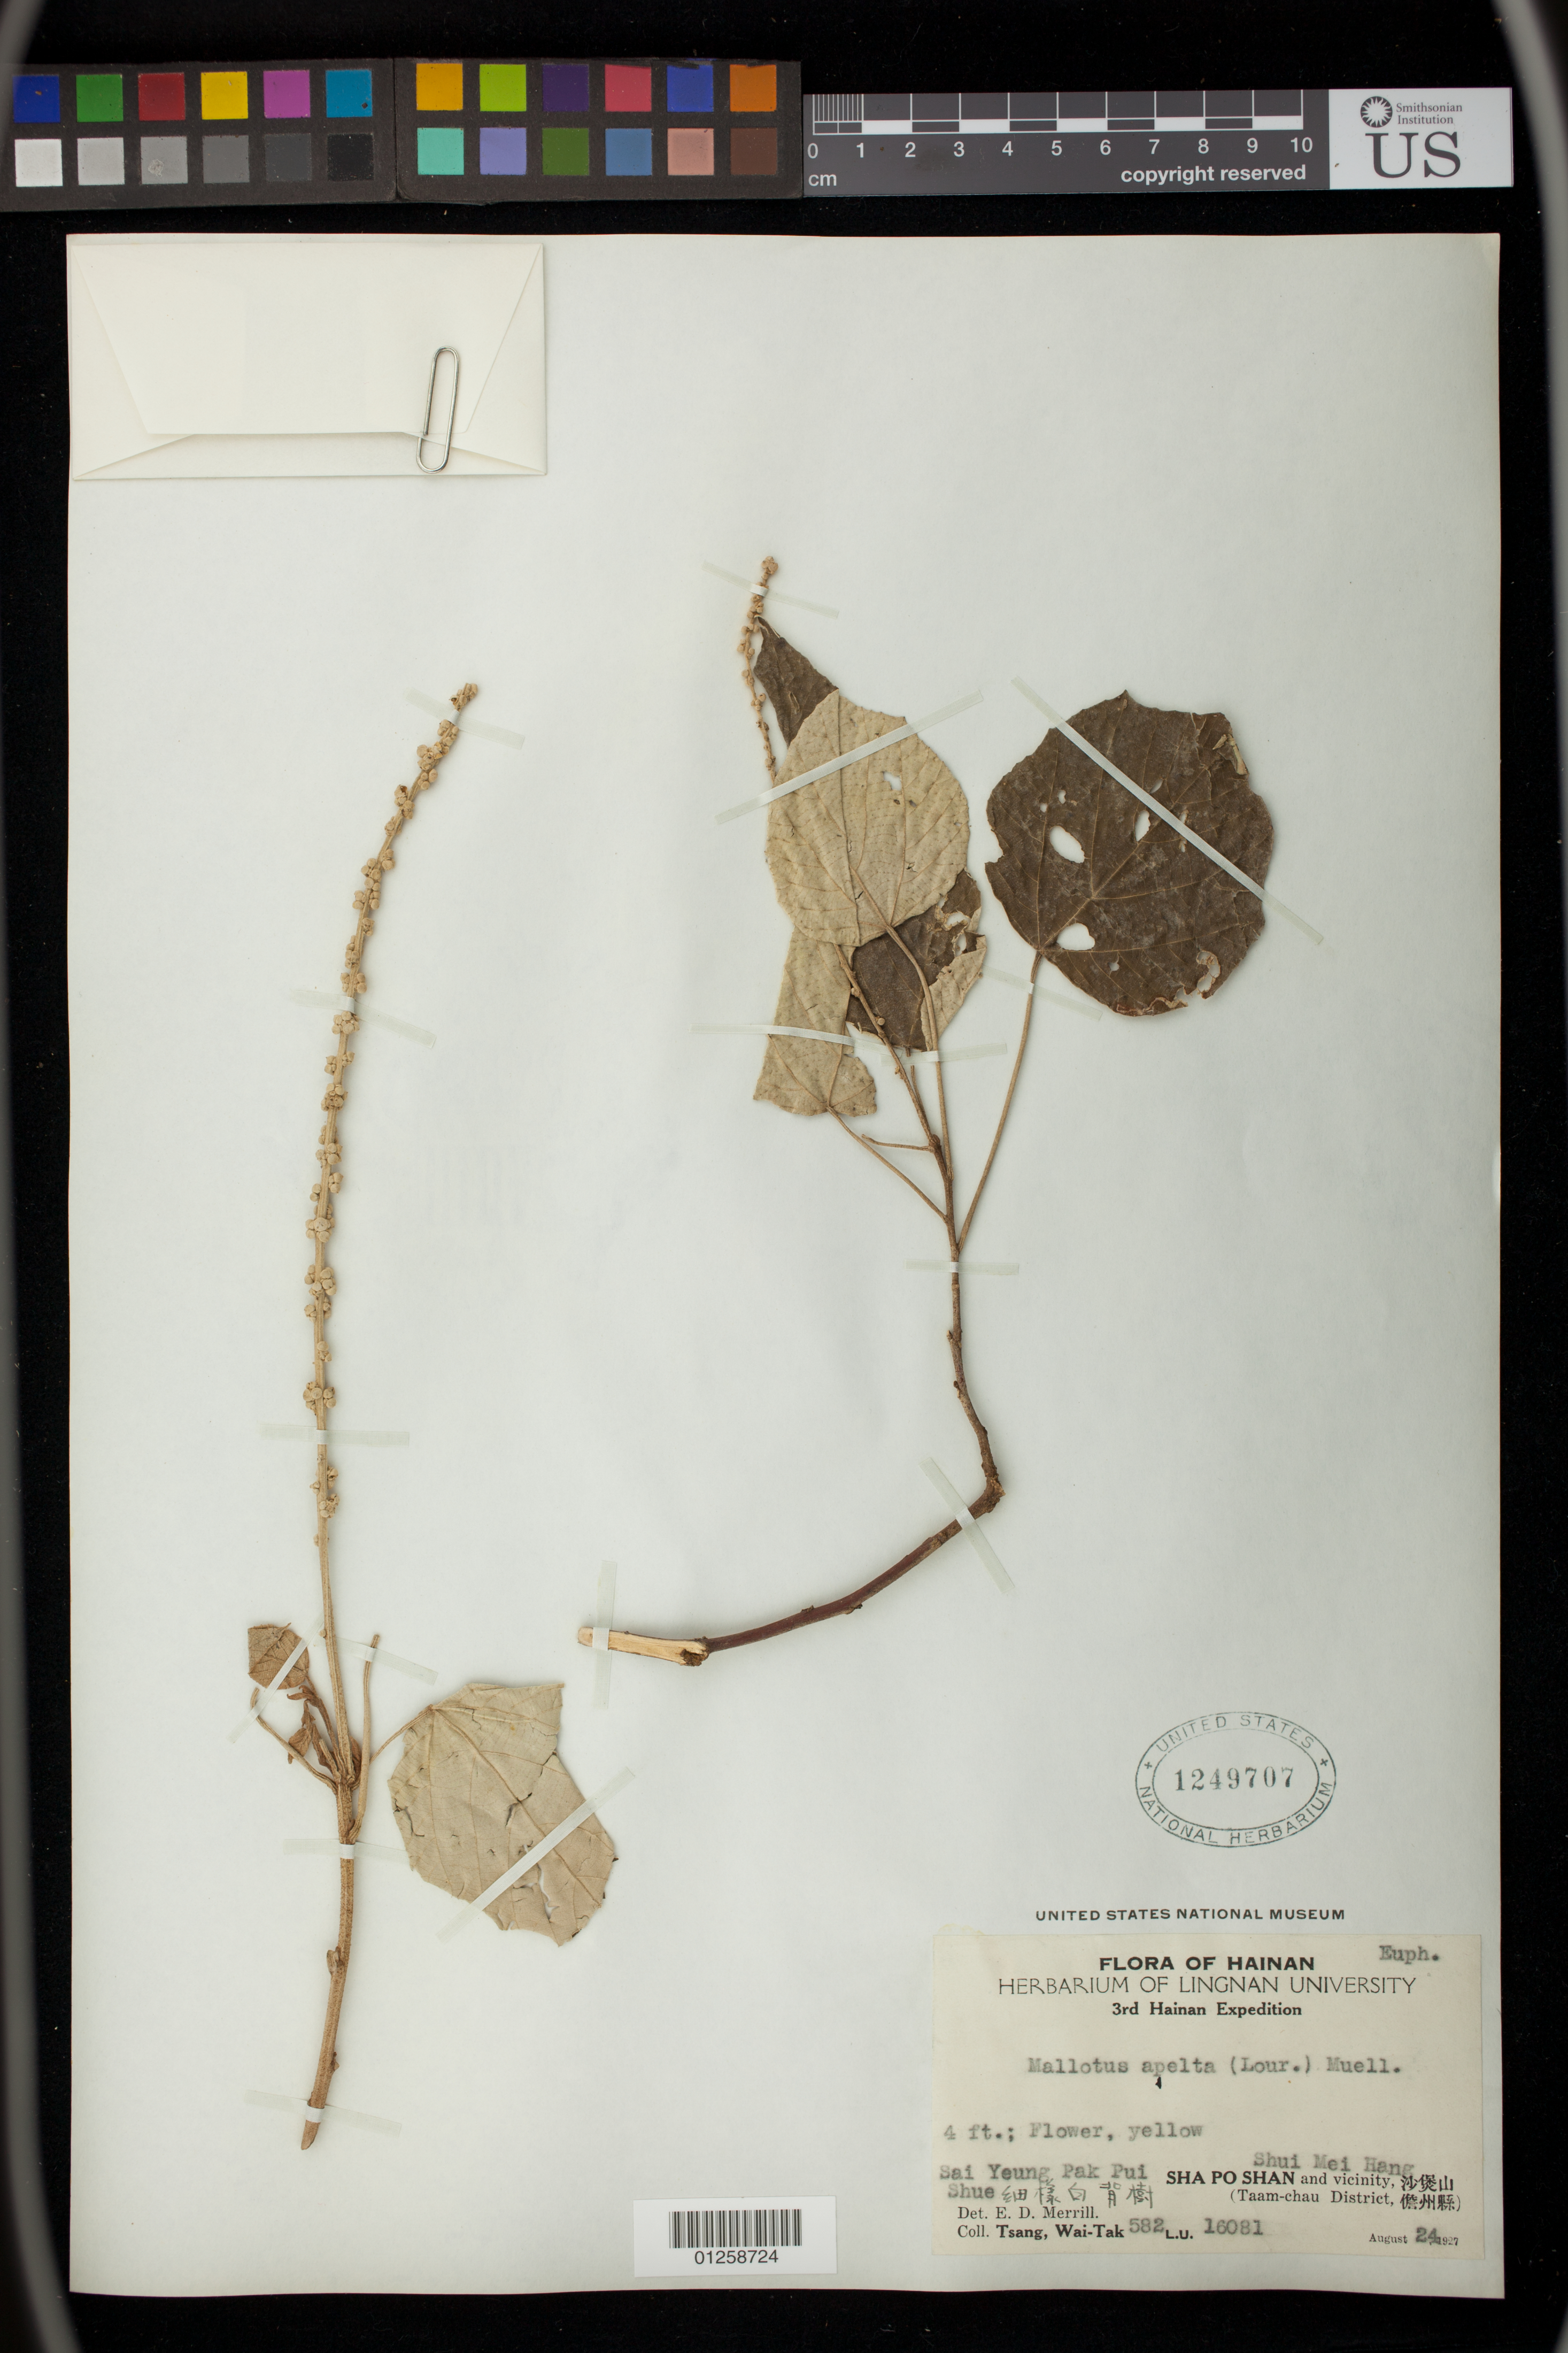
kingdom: Plantae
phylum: Tracheophyta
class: Magnoliopsida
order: Malpighiales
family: Euphorbiaceae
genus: Mallotus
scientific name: Mallotus apelta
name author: (Lour.) Müll. Arg.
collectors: W. T. Tsang & L.U.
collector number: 582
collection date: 1927-08-24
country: China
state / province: Hainan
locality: Sai Yeung Pak Pui Shue, Shui Mei Hang, Sha Po Shan and vicinity, Taam-chau District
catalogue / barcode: US 1249707